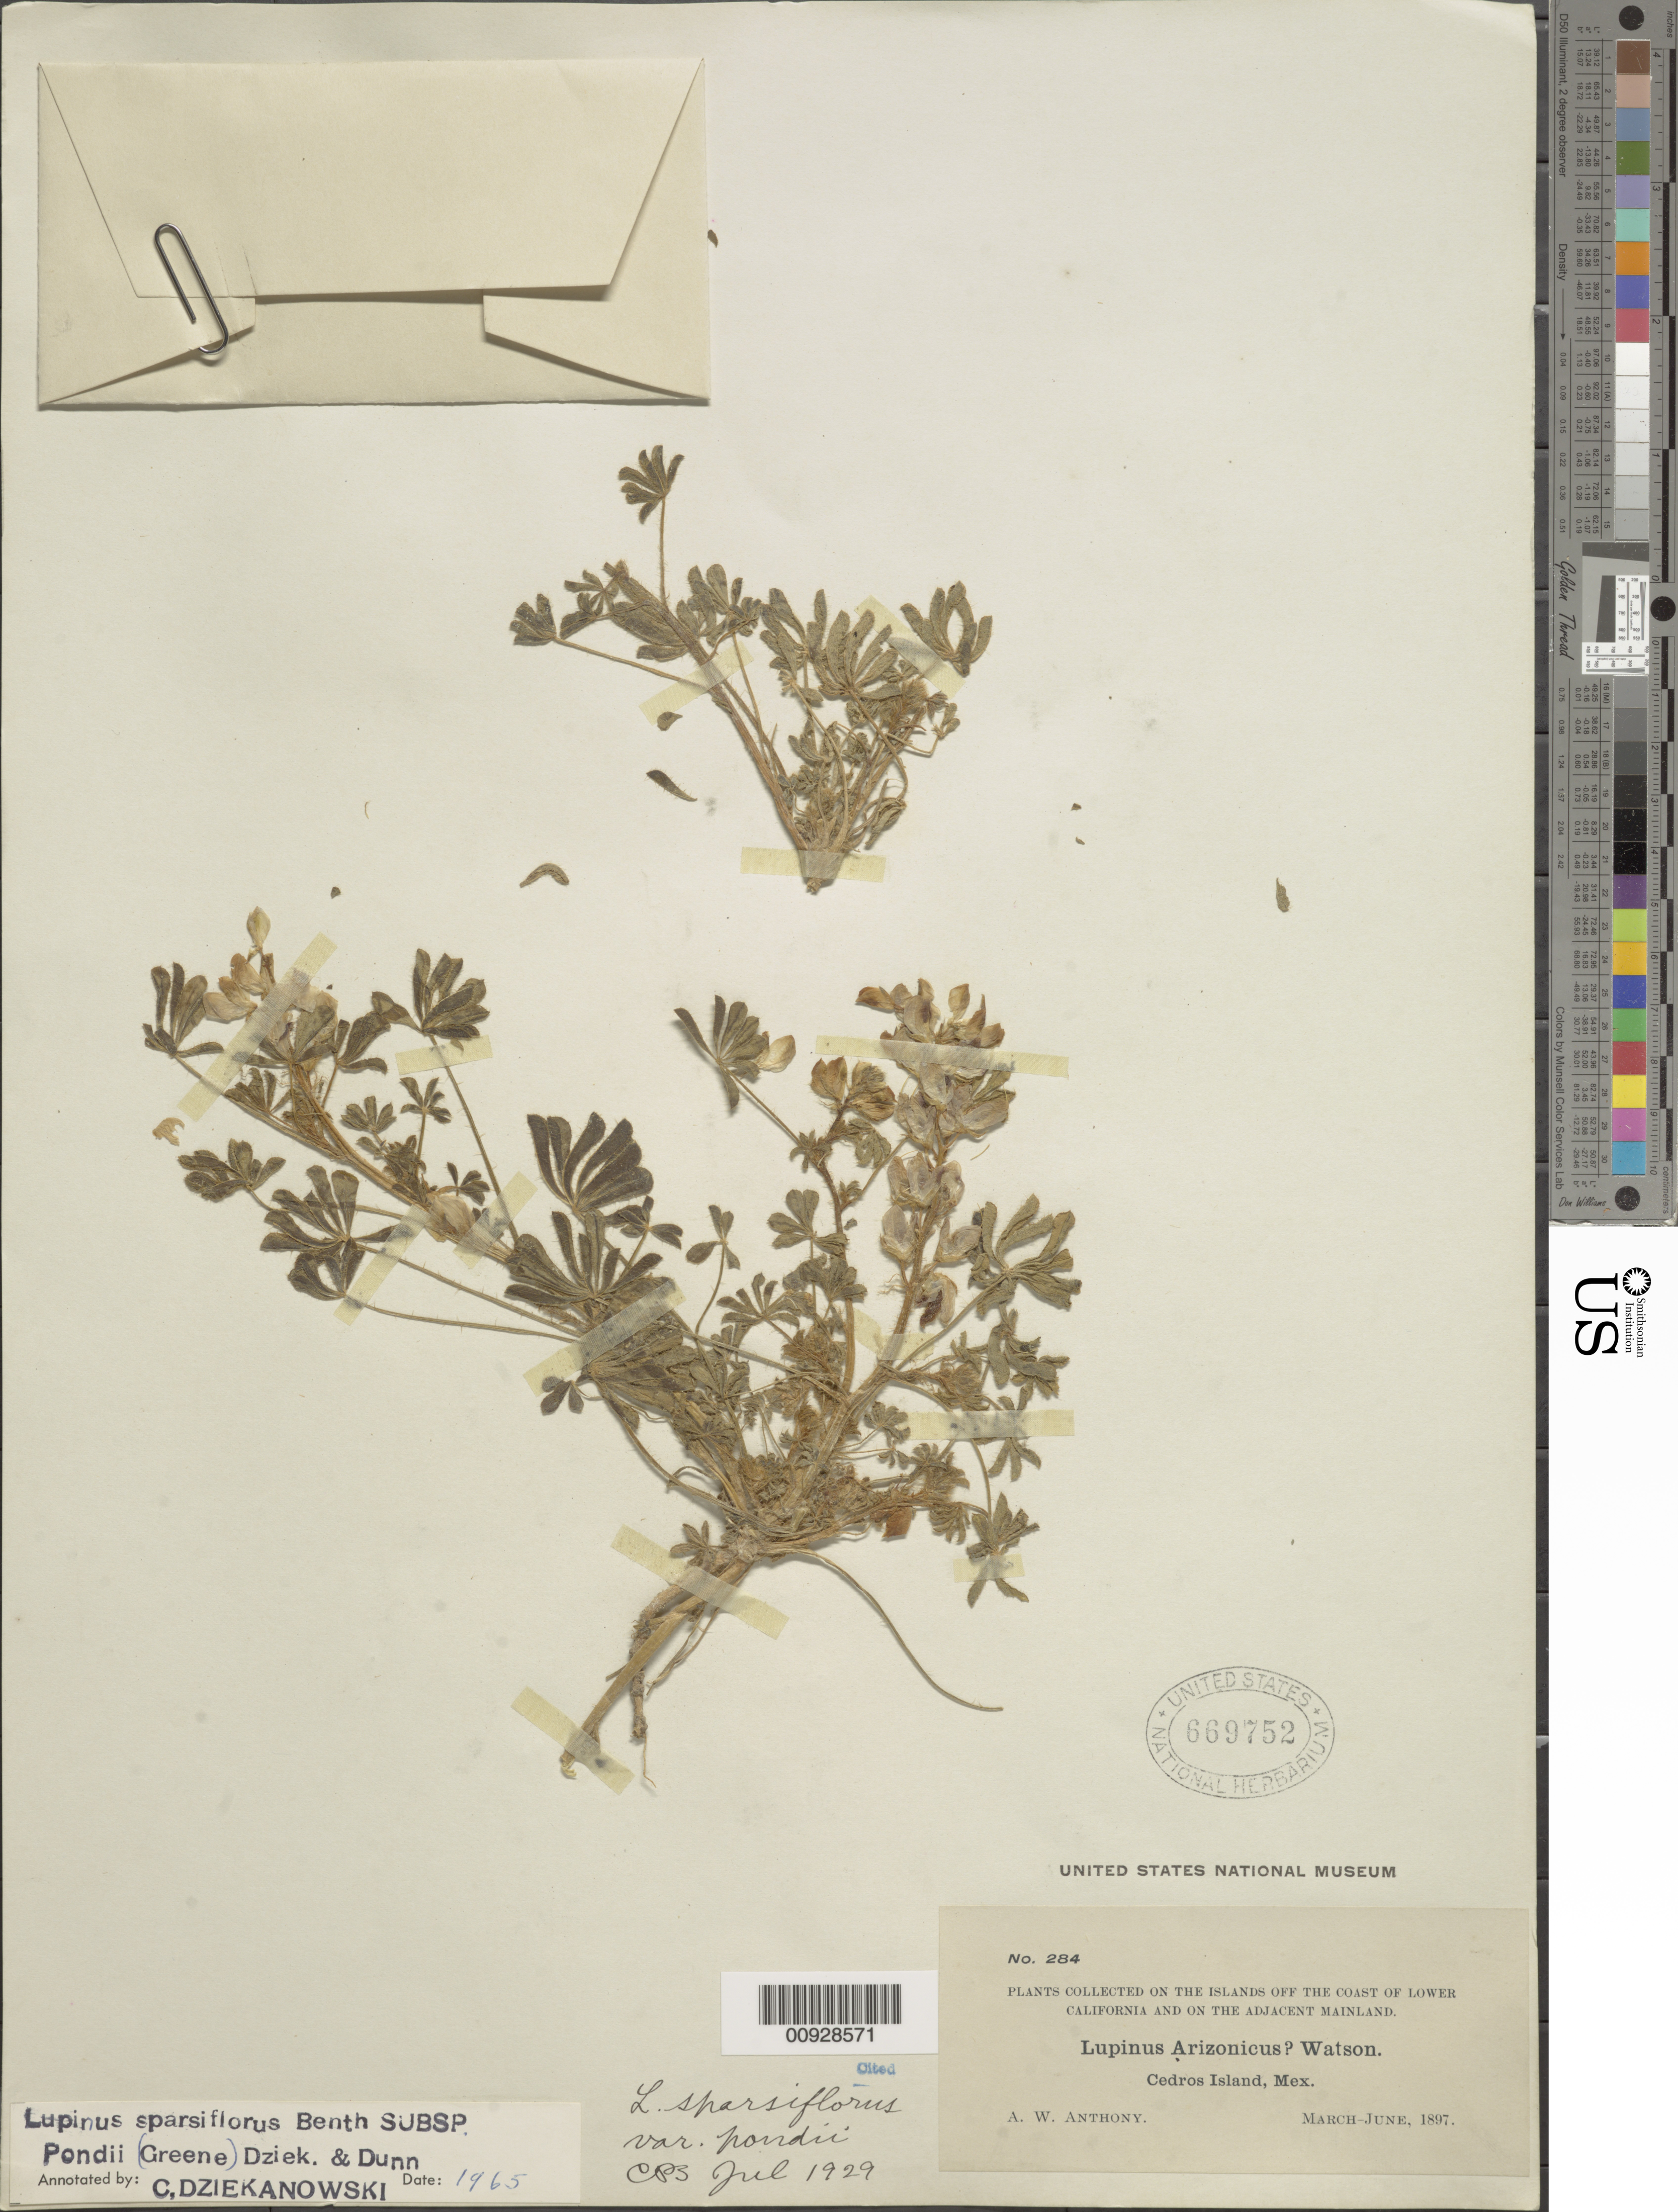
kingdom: Plantae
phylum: Tracheophyta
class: Magnoliopsida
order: Fabales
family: Fabaceae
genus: Lupinus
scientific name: Lupinus sparsiflorus subsp. pondii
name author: Benth.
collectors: A. W. Anthony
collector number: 284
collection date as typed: Mar 1897 to -- Jun 1897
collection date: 1897-03/1897-06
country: Mexico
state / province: Baja California Norte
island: Cedros I.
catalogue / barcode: US 669752